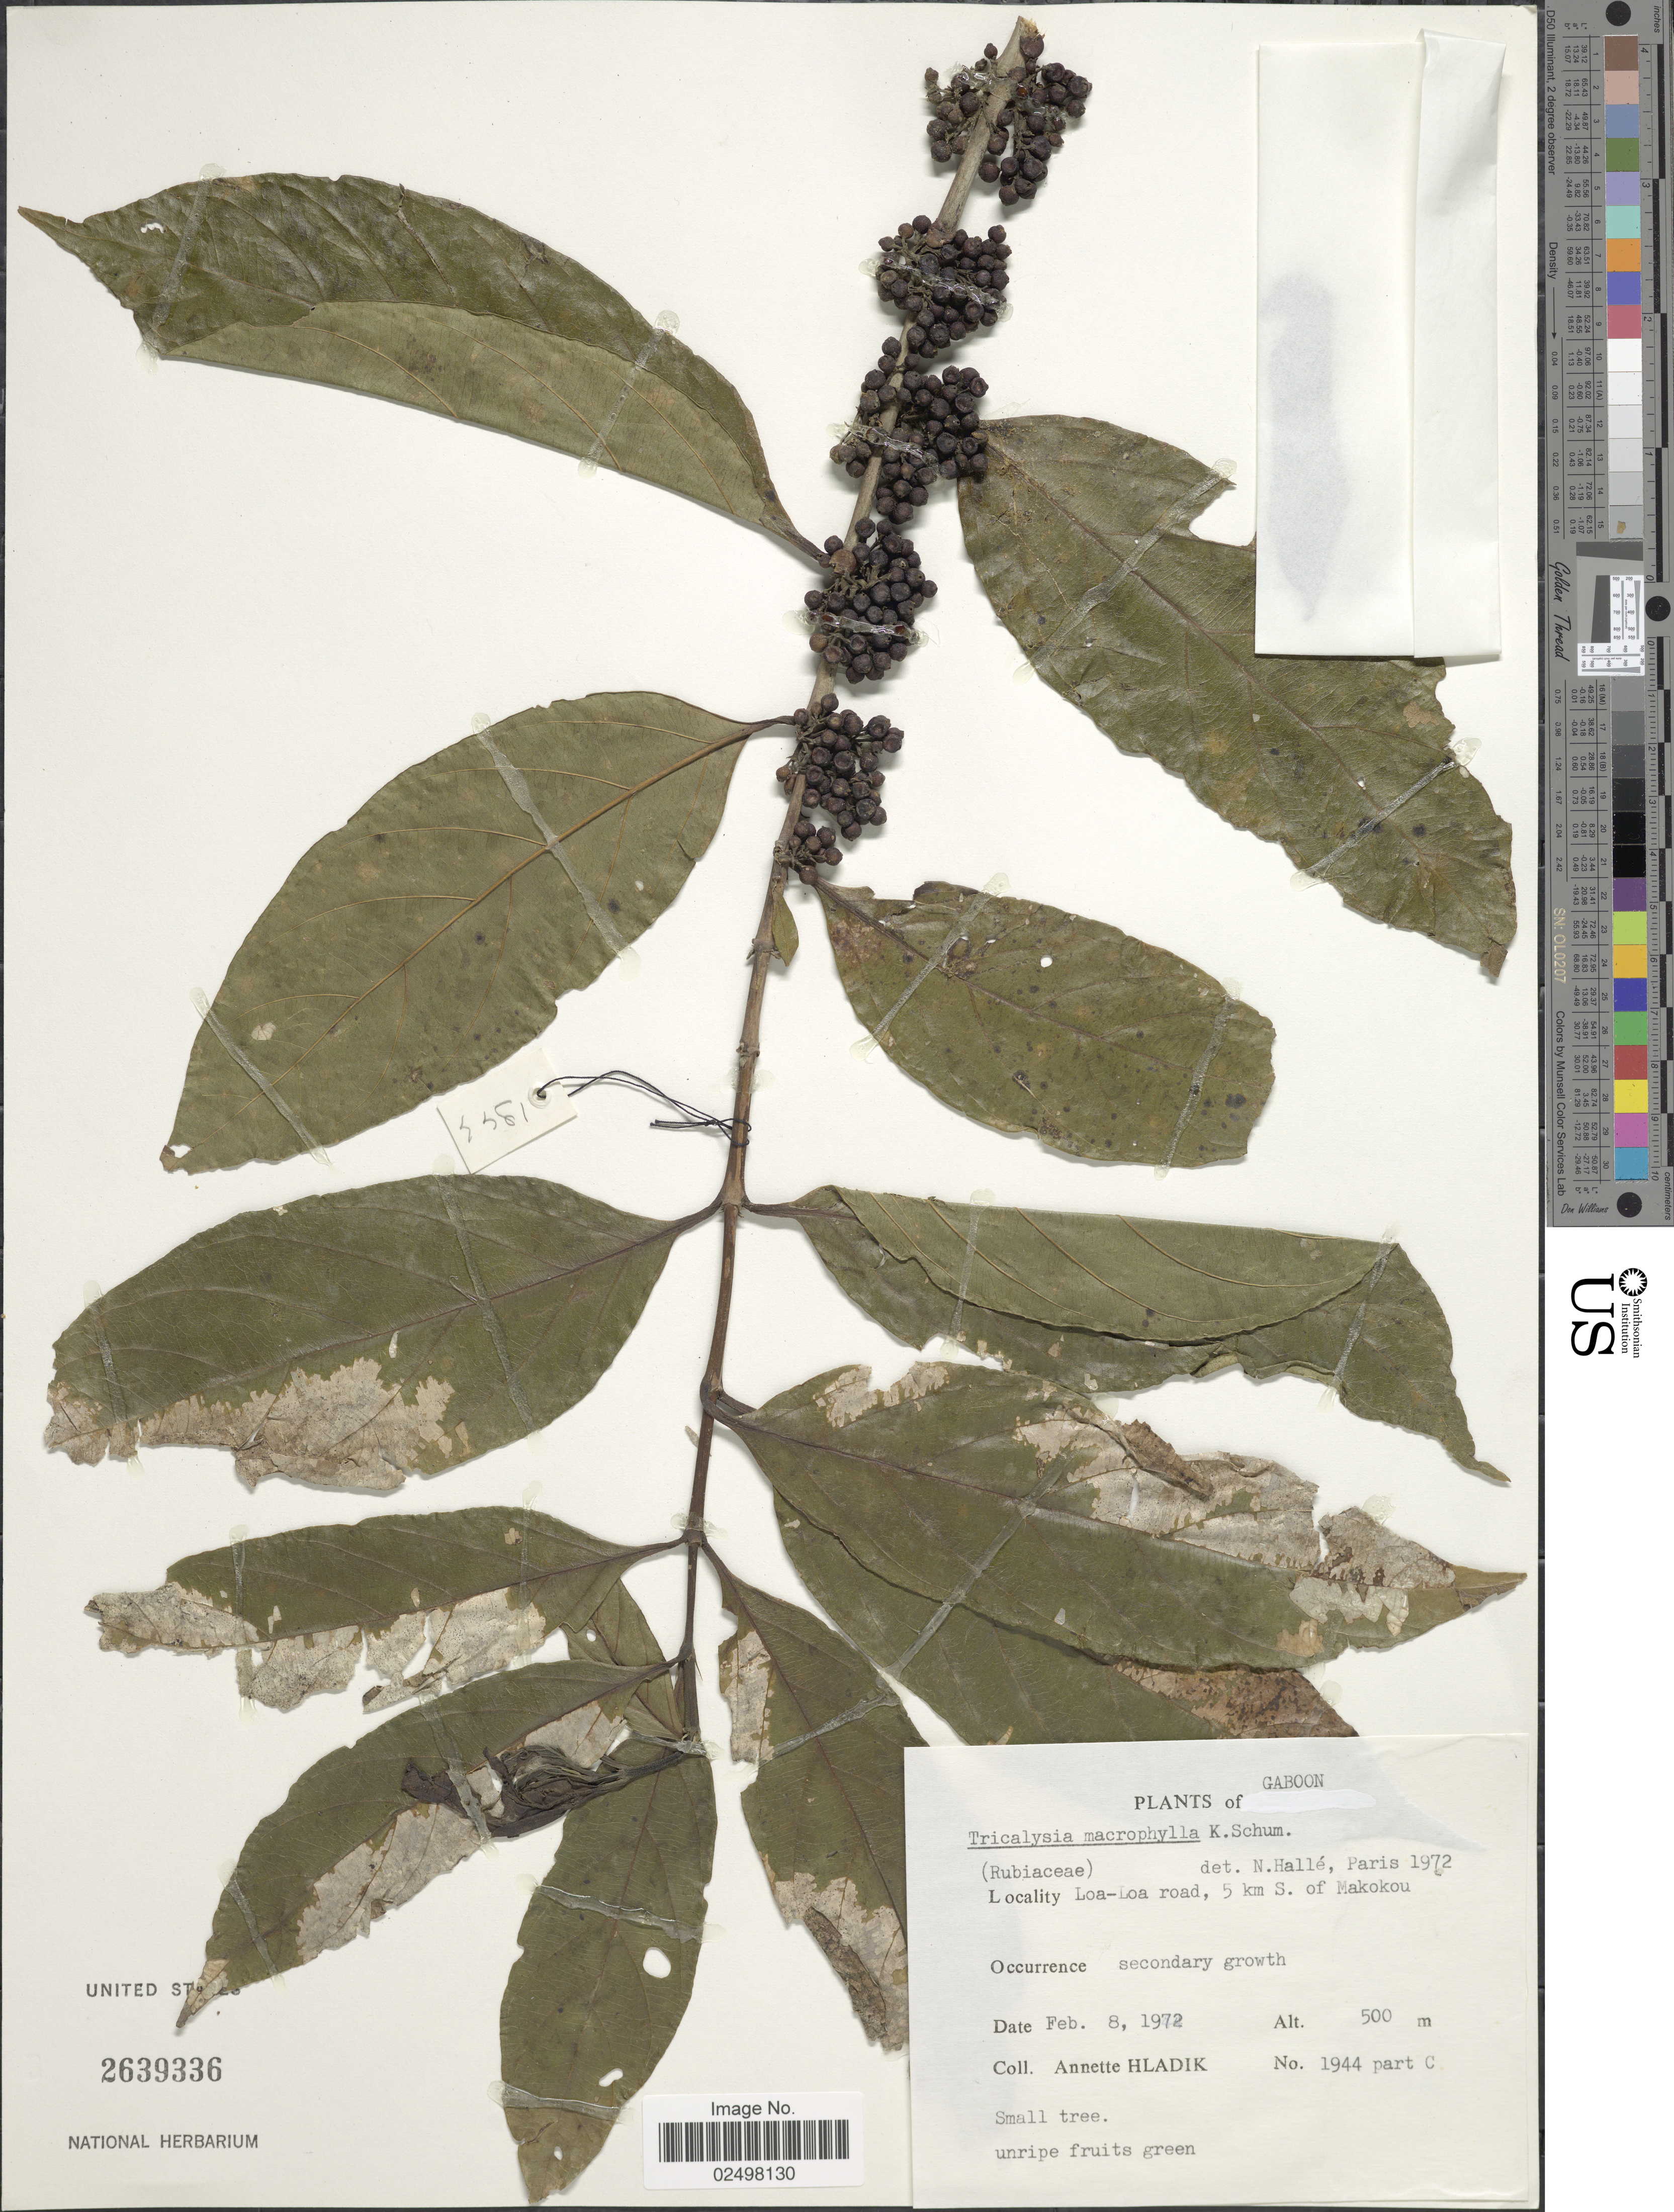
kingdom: Plantae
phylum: Tracheophyta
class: Magnoliopsida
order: Gentianales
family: Rubiaceae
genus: Tricalysia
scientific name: Tricalysia macrophylla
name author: K. Schum.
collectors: A. Hladik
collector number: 1944 part C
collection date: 1972-02-08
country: Gabon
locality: Gaboon, Loa-Loa road, 5 km S. of Makokou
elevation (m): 500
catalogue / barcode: US 2639336